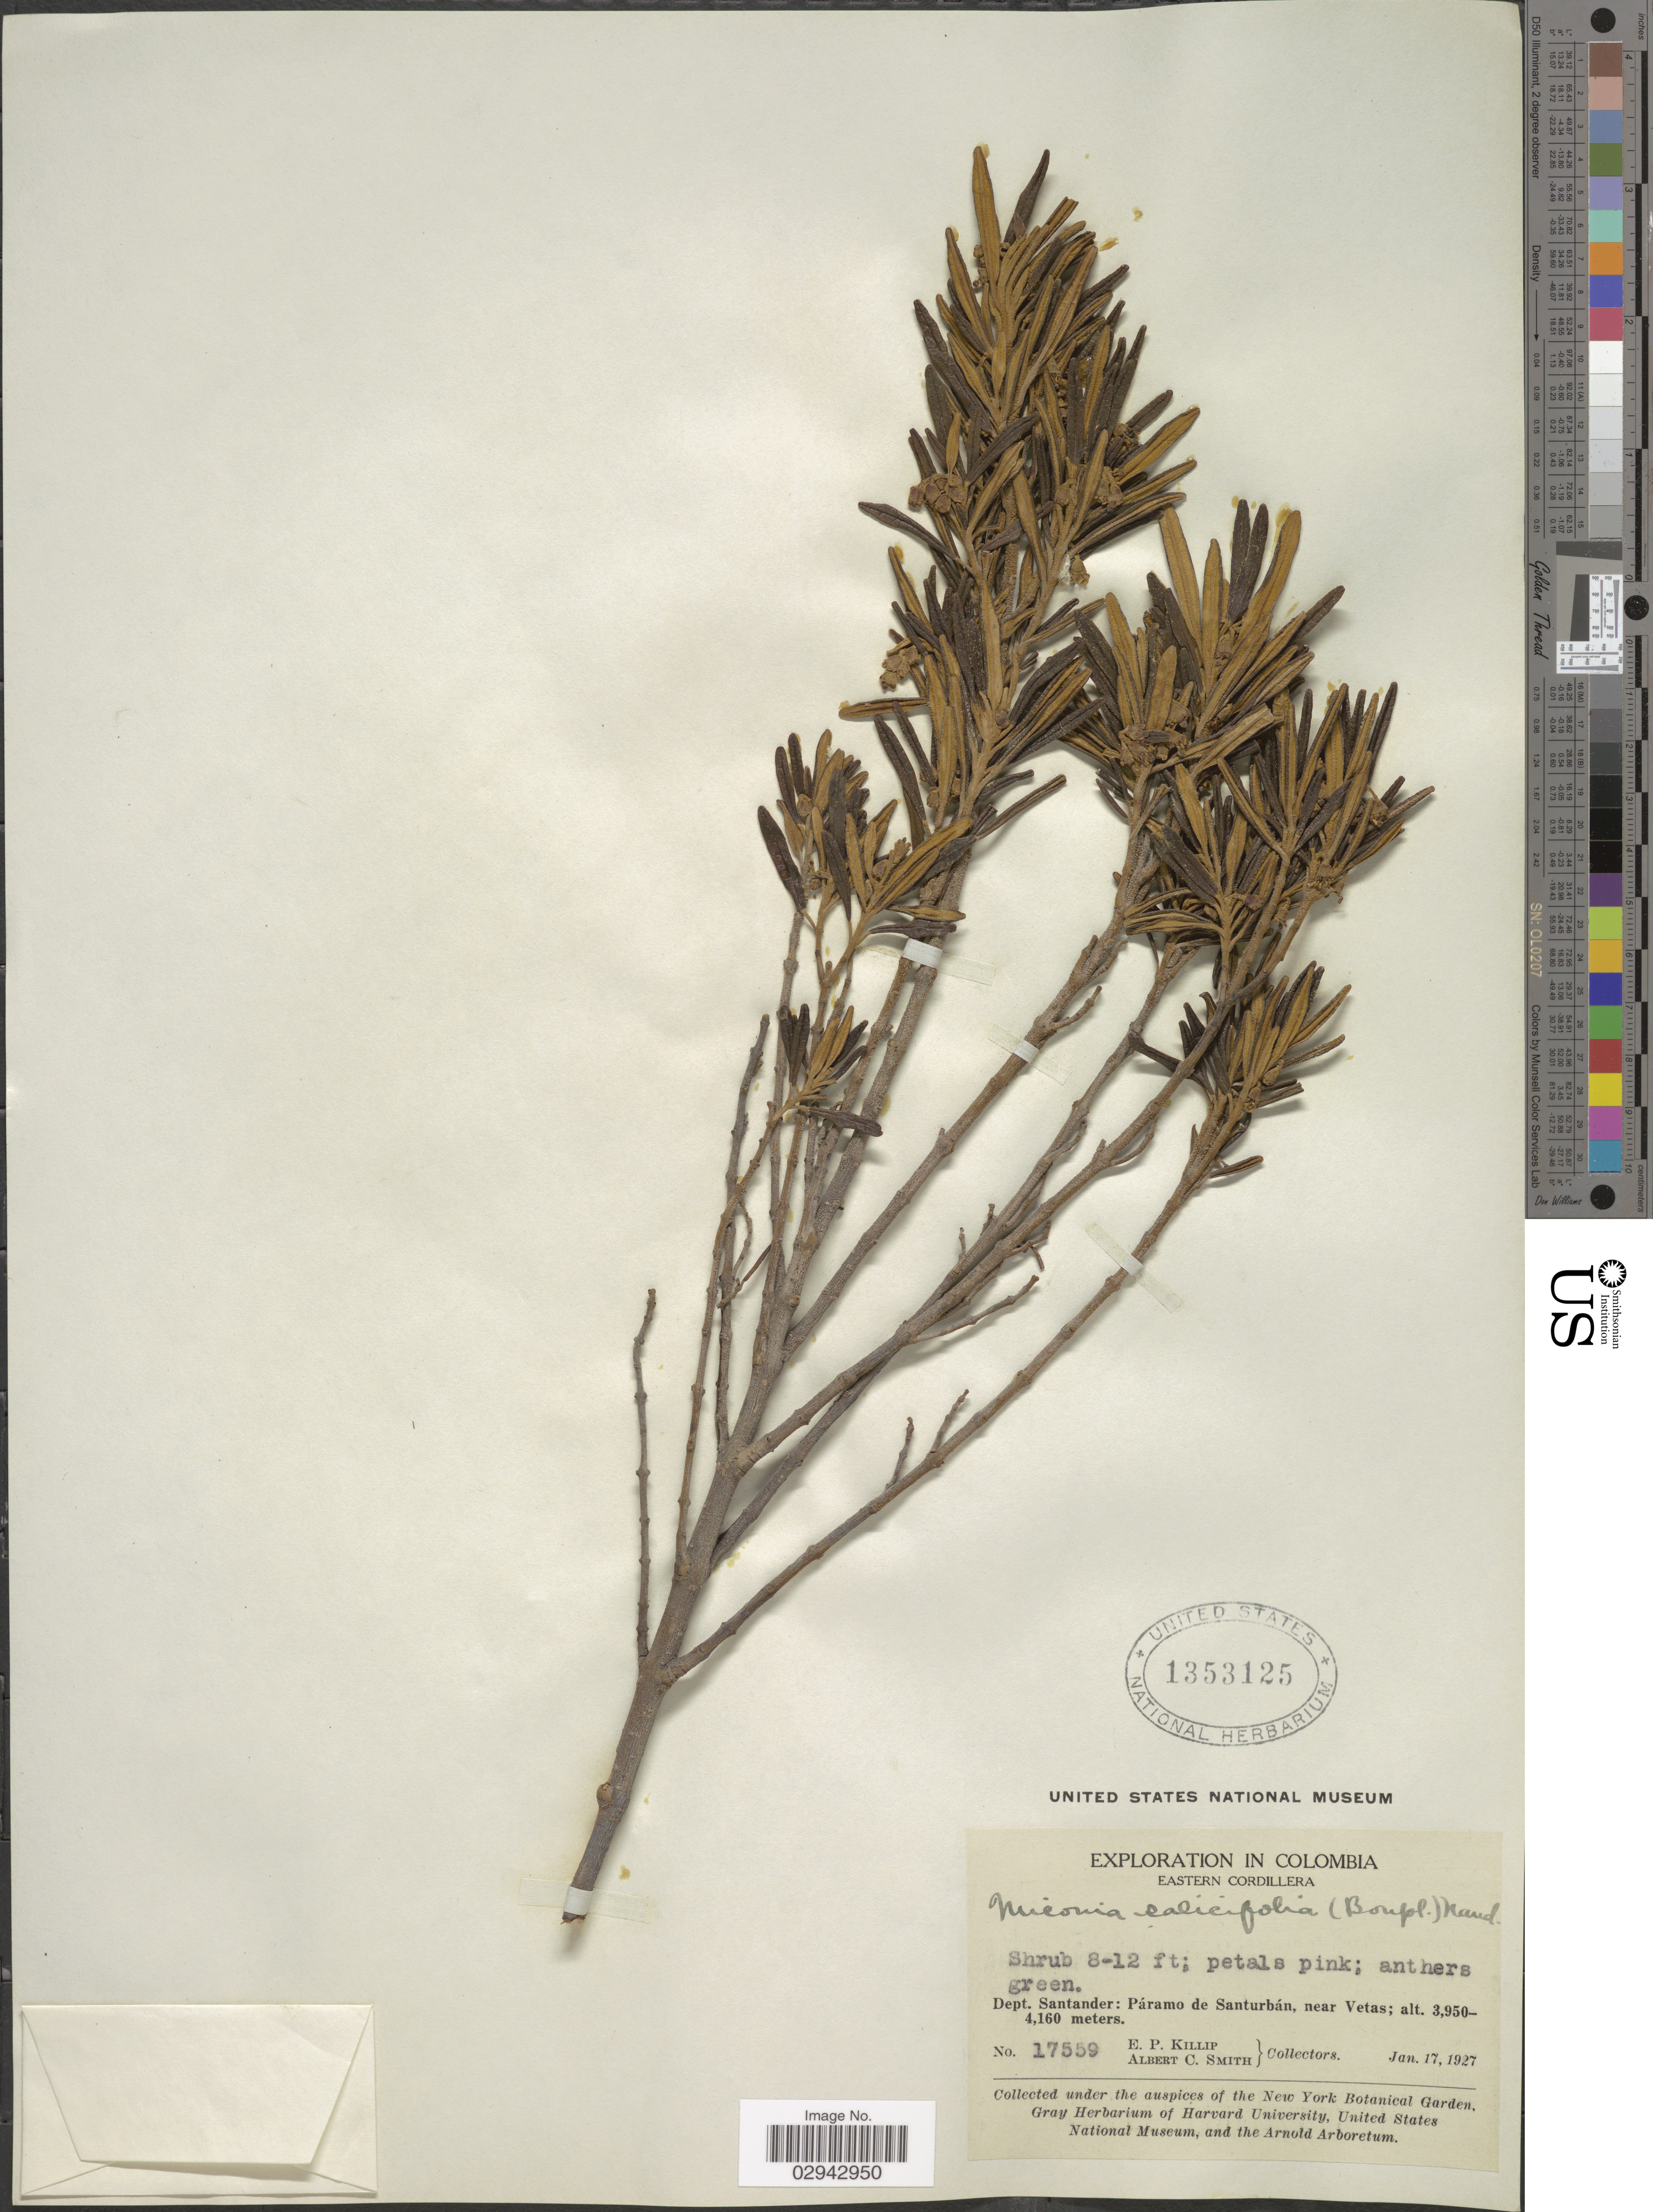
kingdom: Plantae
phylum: Tracheophyta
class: Magnoliopsida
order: Myrtales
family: Melastomataceae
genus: Miconia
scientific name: Miconia salicifolia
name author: (Bonpl.) Naudin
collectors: E. P. Killip & A. C. Smith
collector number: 17559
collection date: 1927-01-17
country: Colombia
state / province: Santander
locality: Eastern Cordillera. Dept. Santander: Páramo de Santurbán, near Vetas.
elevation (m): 3950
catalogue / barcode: US 1353125